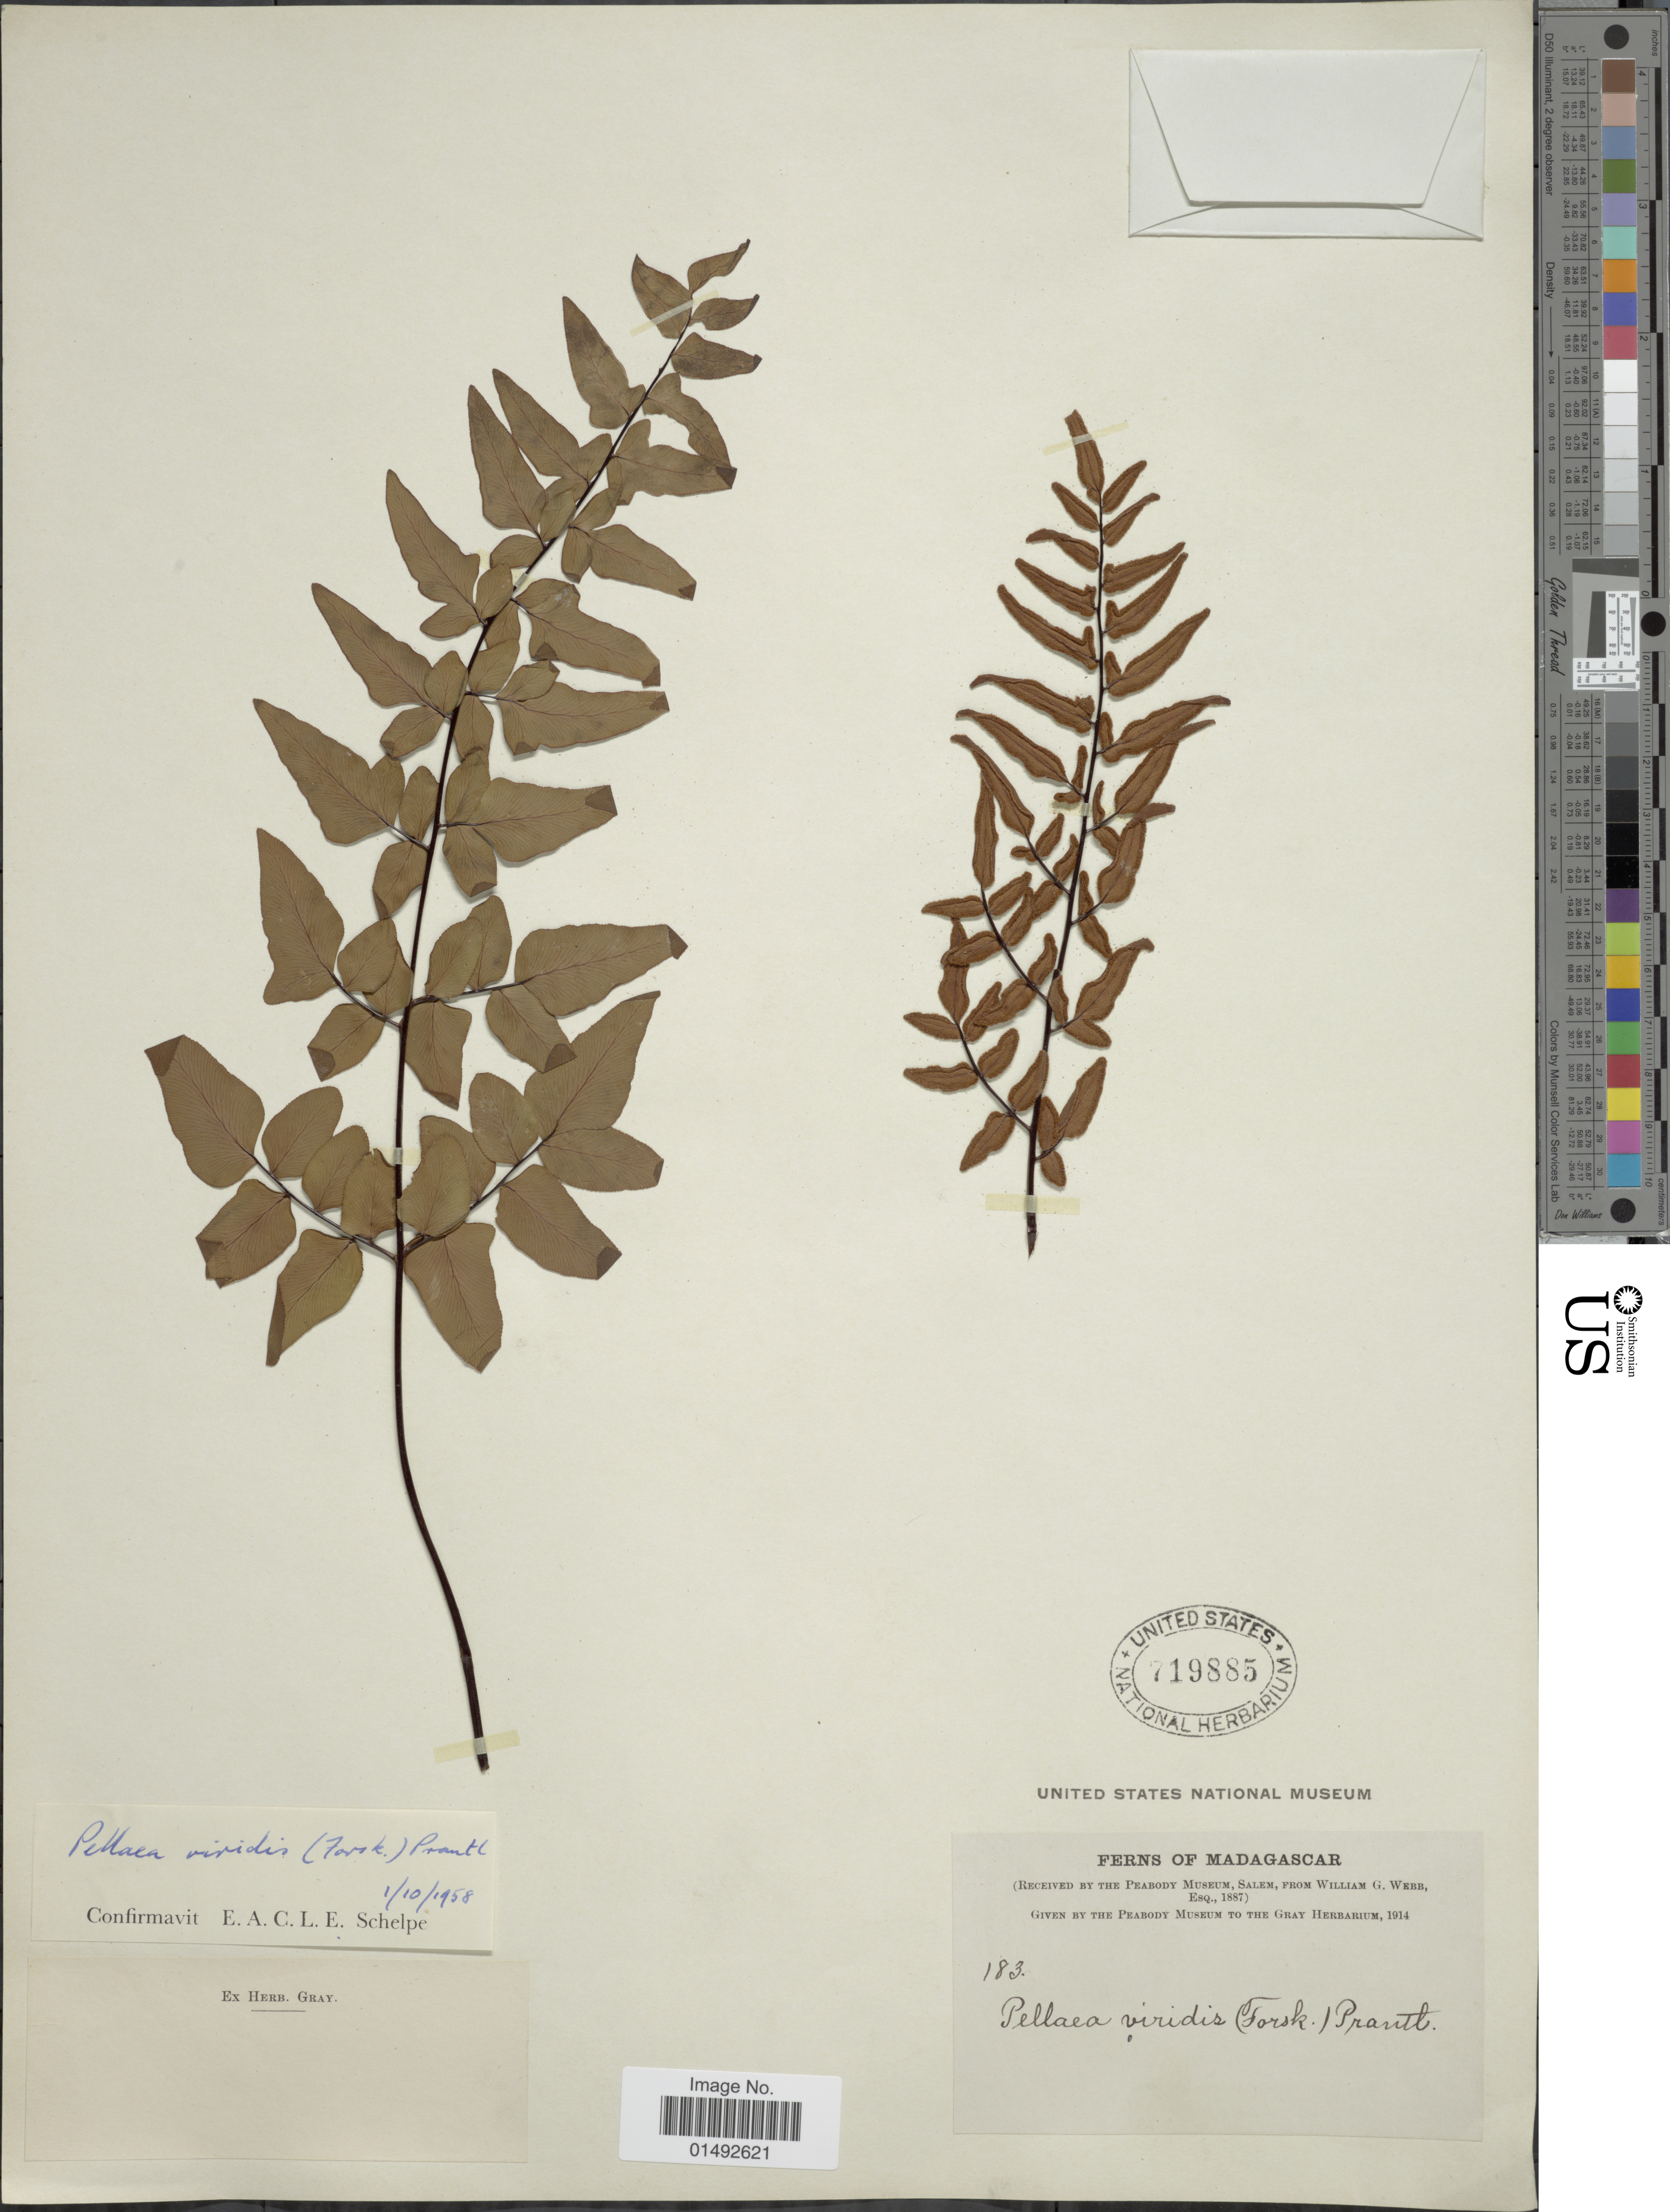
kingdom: Plantae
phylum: Tracheophyta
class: Polypodiopsida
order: Polypodiales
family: Pteridaceae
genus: Pellaea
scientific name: Pellaea viridis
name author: (Forssk.) Prantl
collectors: W. Webb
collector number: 183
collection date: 1887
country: Madagascar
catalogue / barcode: US 719885